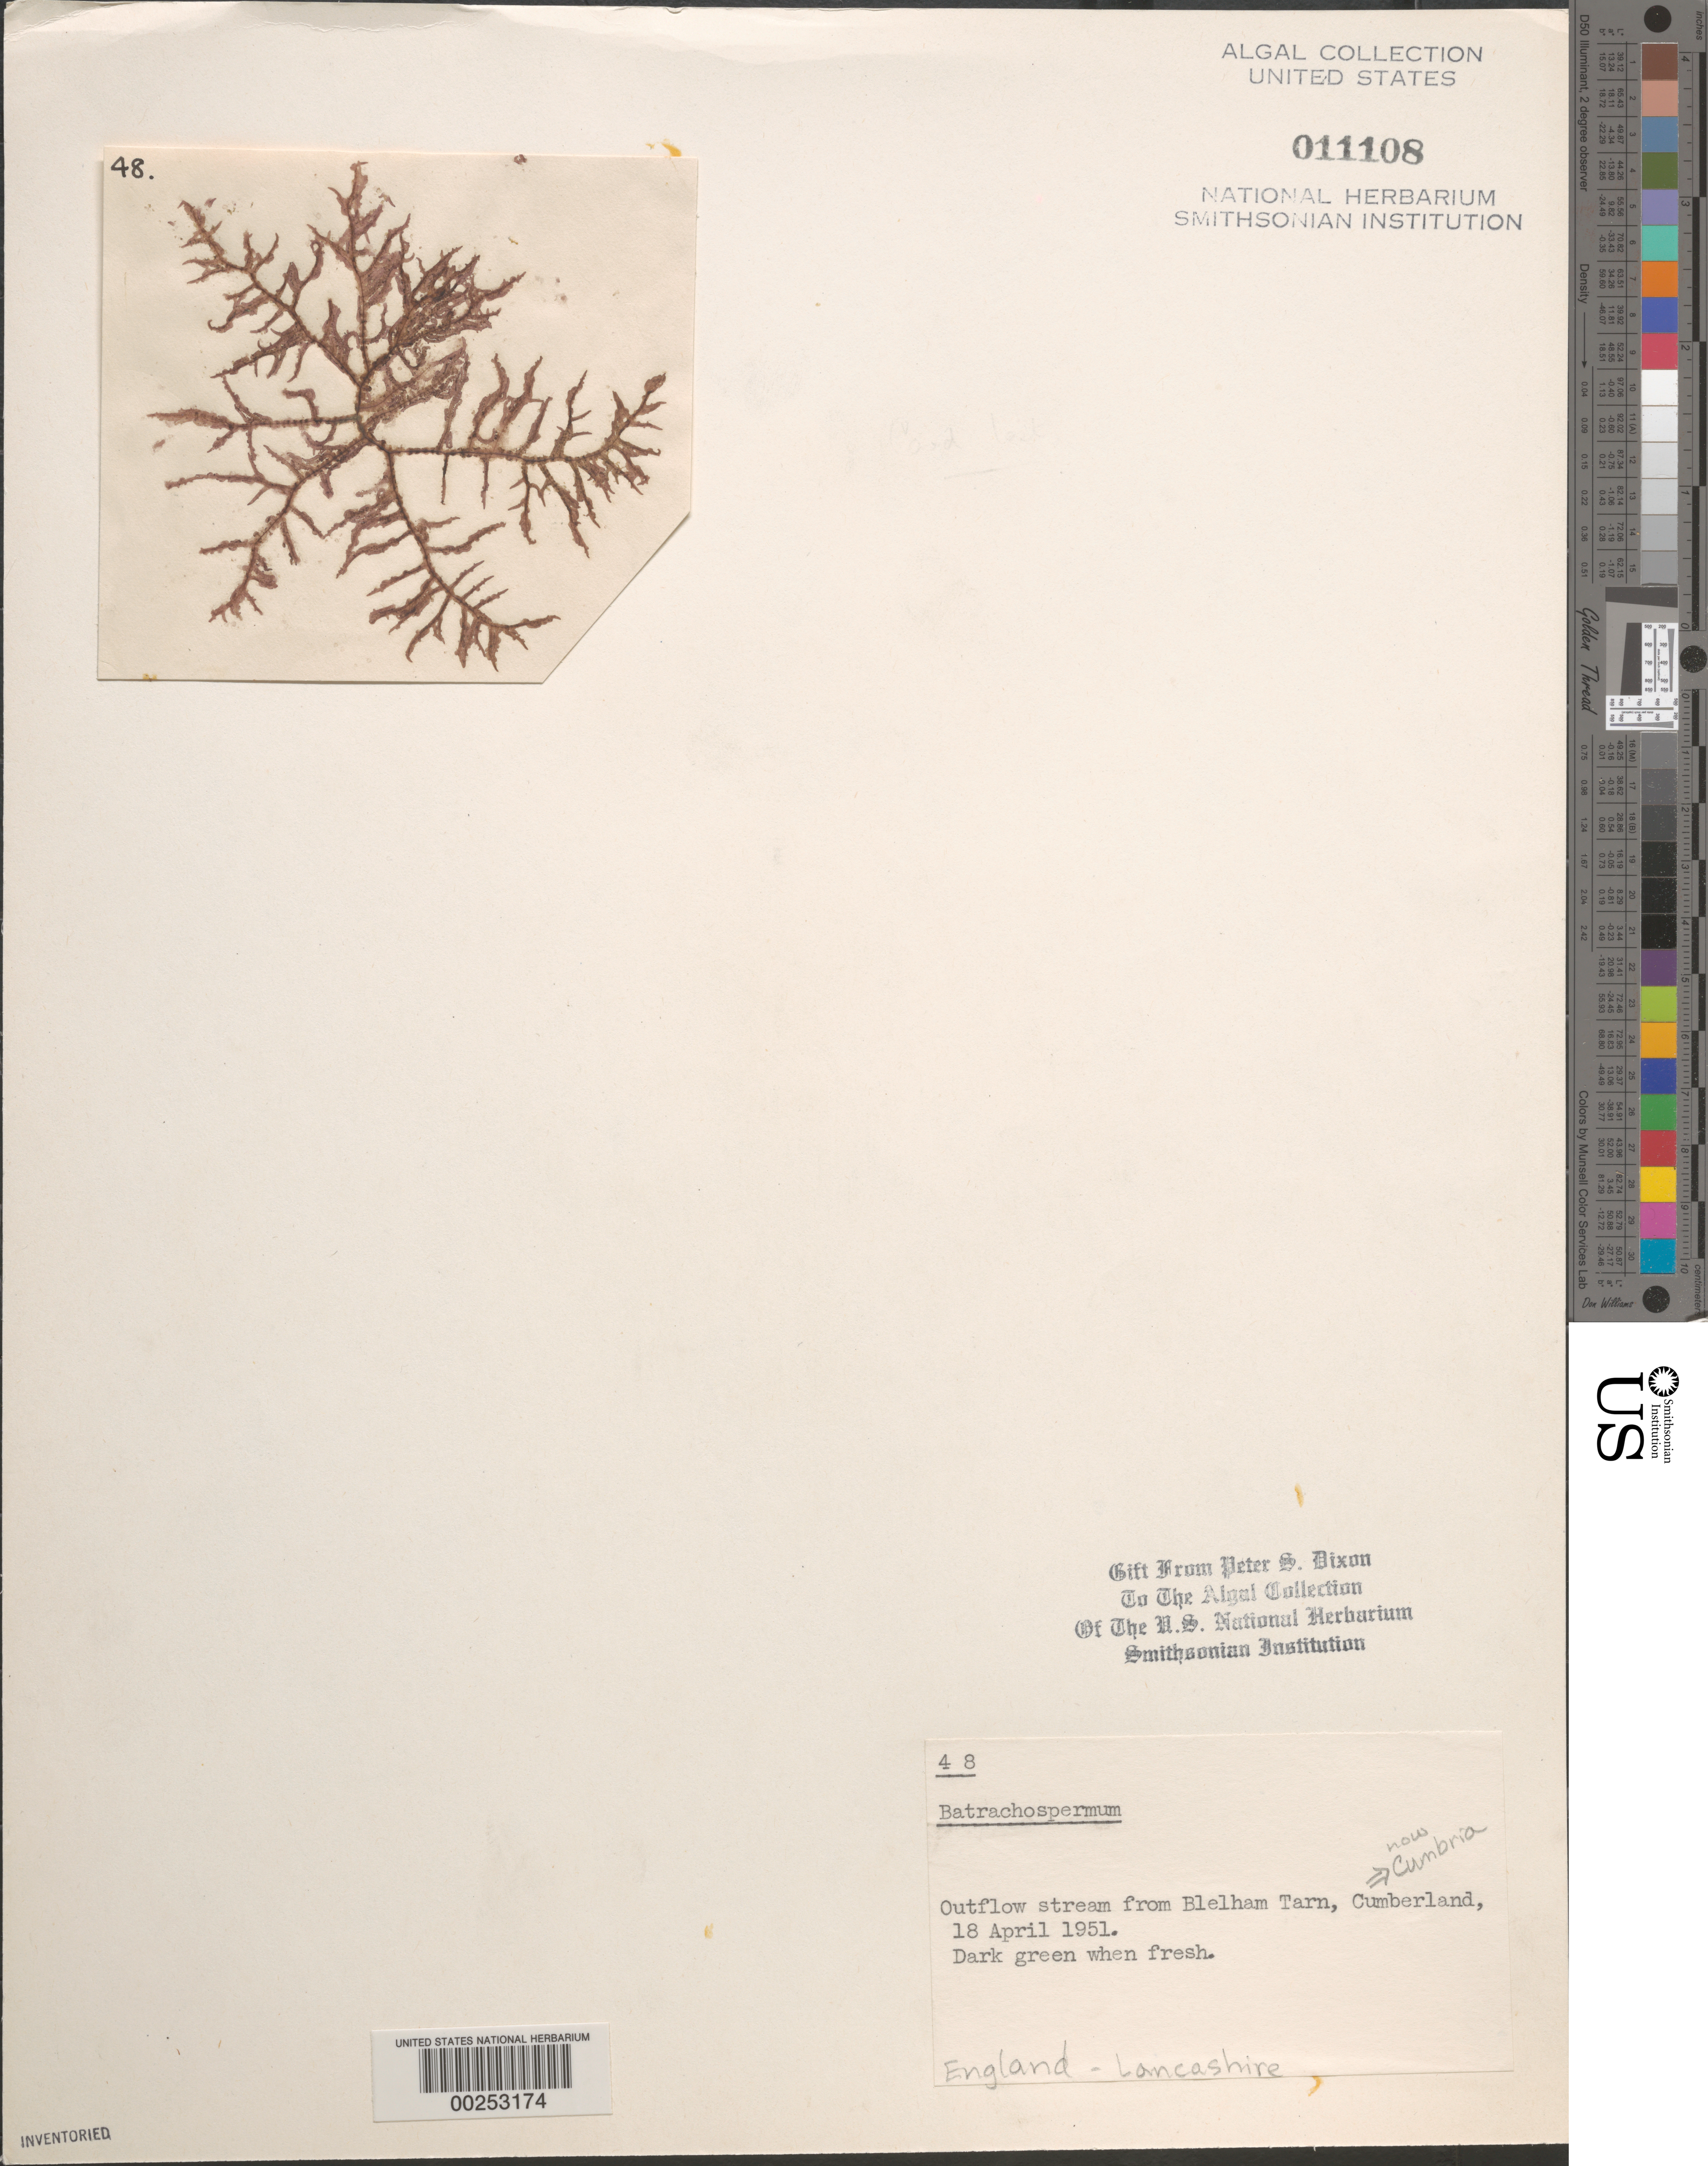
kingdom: Plantae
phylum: Rhodophyta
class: Florideophyceae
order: Batrachospermales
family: Batrachospermaceae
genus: Batrachospermum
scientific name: Batrachospermum sp.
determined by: Dixon, P. S.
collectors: P. S. Dixon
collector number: PSD 48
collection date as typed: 18 Apr 1951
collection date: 1951-04-18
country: United Kingdom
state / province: England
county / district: Cumbria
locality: Blelham Tarn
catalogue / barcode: US 11108